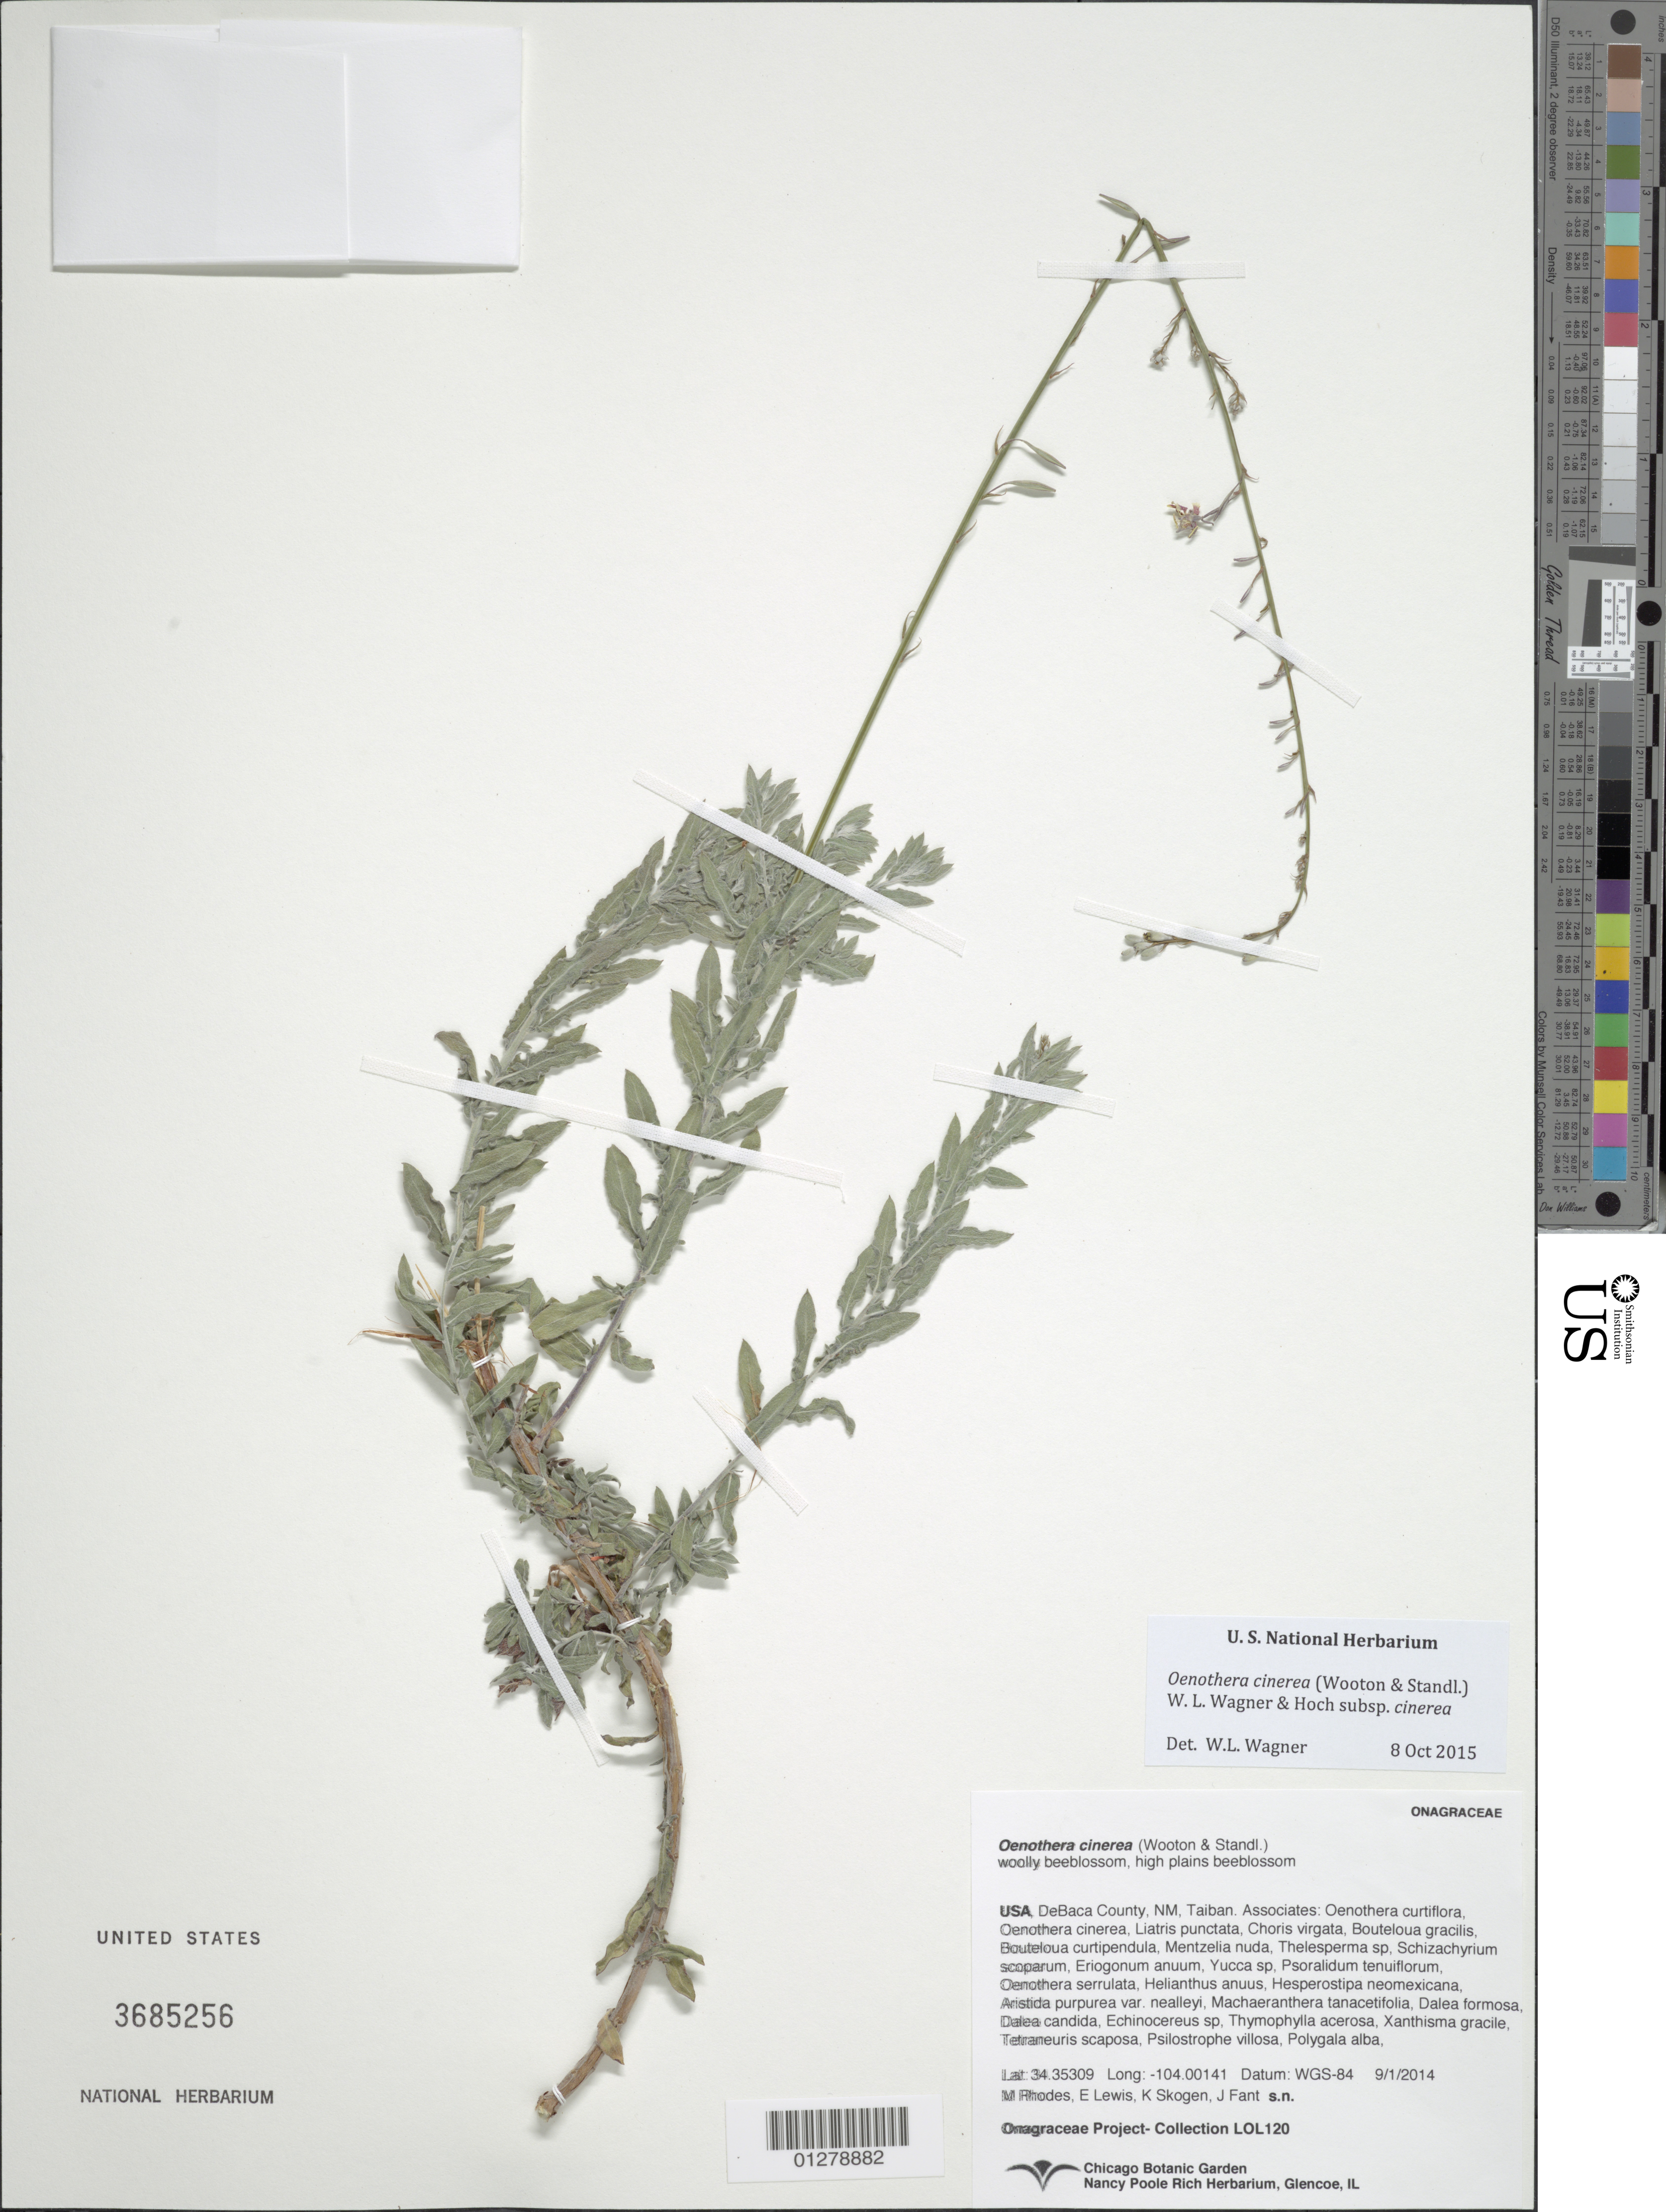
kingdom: Plantae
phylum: Tracheophyta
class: Magnoliopsida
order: Myrtales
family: Onagraceae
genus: Oenothera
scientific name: Oenothera cinerea subsp. cinerea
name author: (Wooton & Standl.) W.L. Wagner & Hoch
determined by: Wagner, W. L., (BOT), Smithsonian Institution - National Museum of Natural History (UNITED STATES)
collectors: Onagraceae Project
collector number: LOL 120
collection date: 2014-09-01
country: United States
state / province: New Mexico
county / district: DeBaca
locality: E. of Ft. Sumner, then S. of US 60/84. 6.1 miles on Hwy 294 plants roadside in gravel/sandy soils near road/pull off on E. side of road near a gravel pit.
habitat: Short grass, prairie, diverse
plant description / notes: US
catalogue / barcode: US 3685256